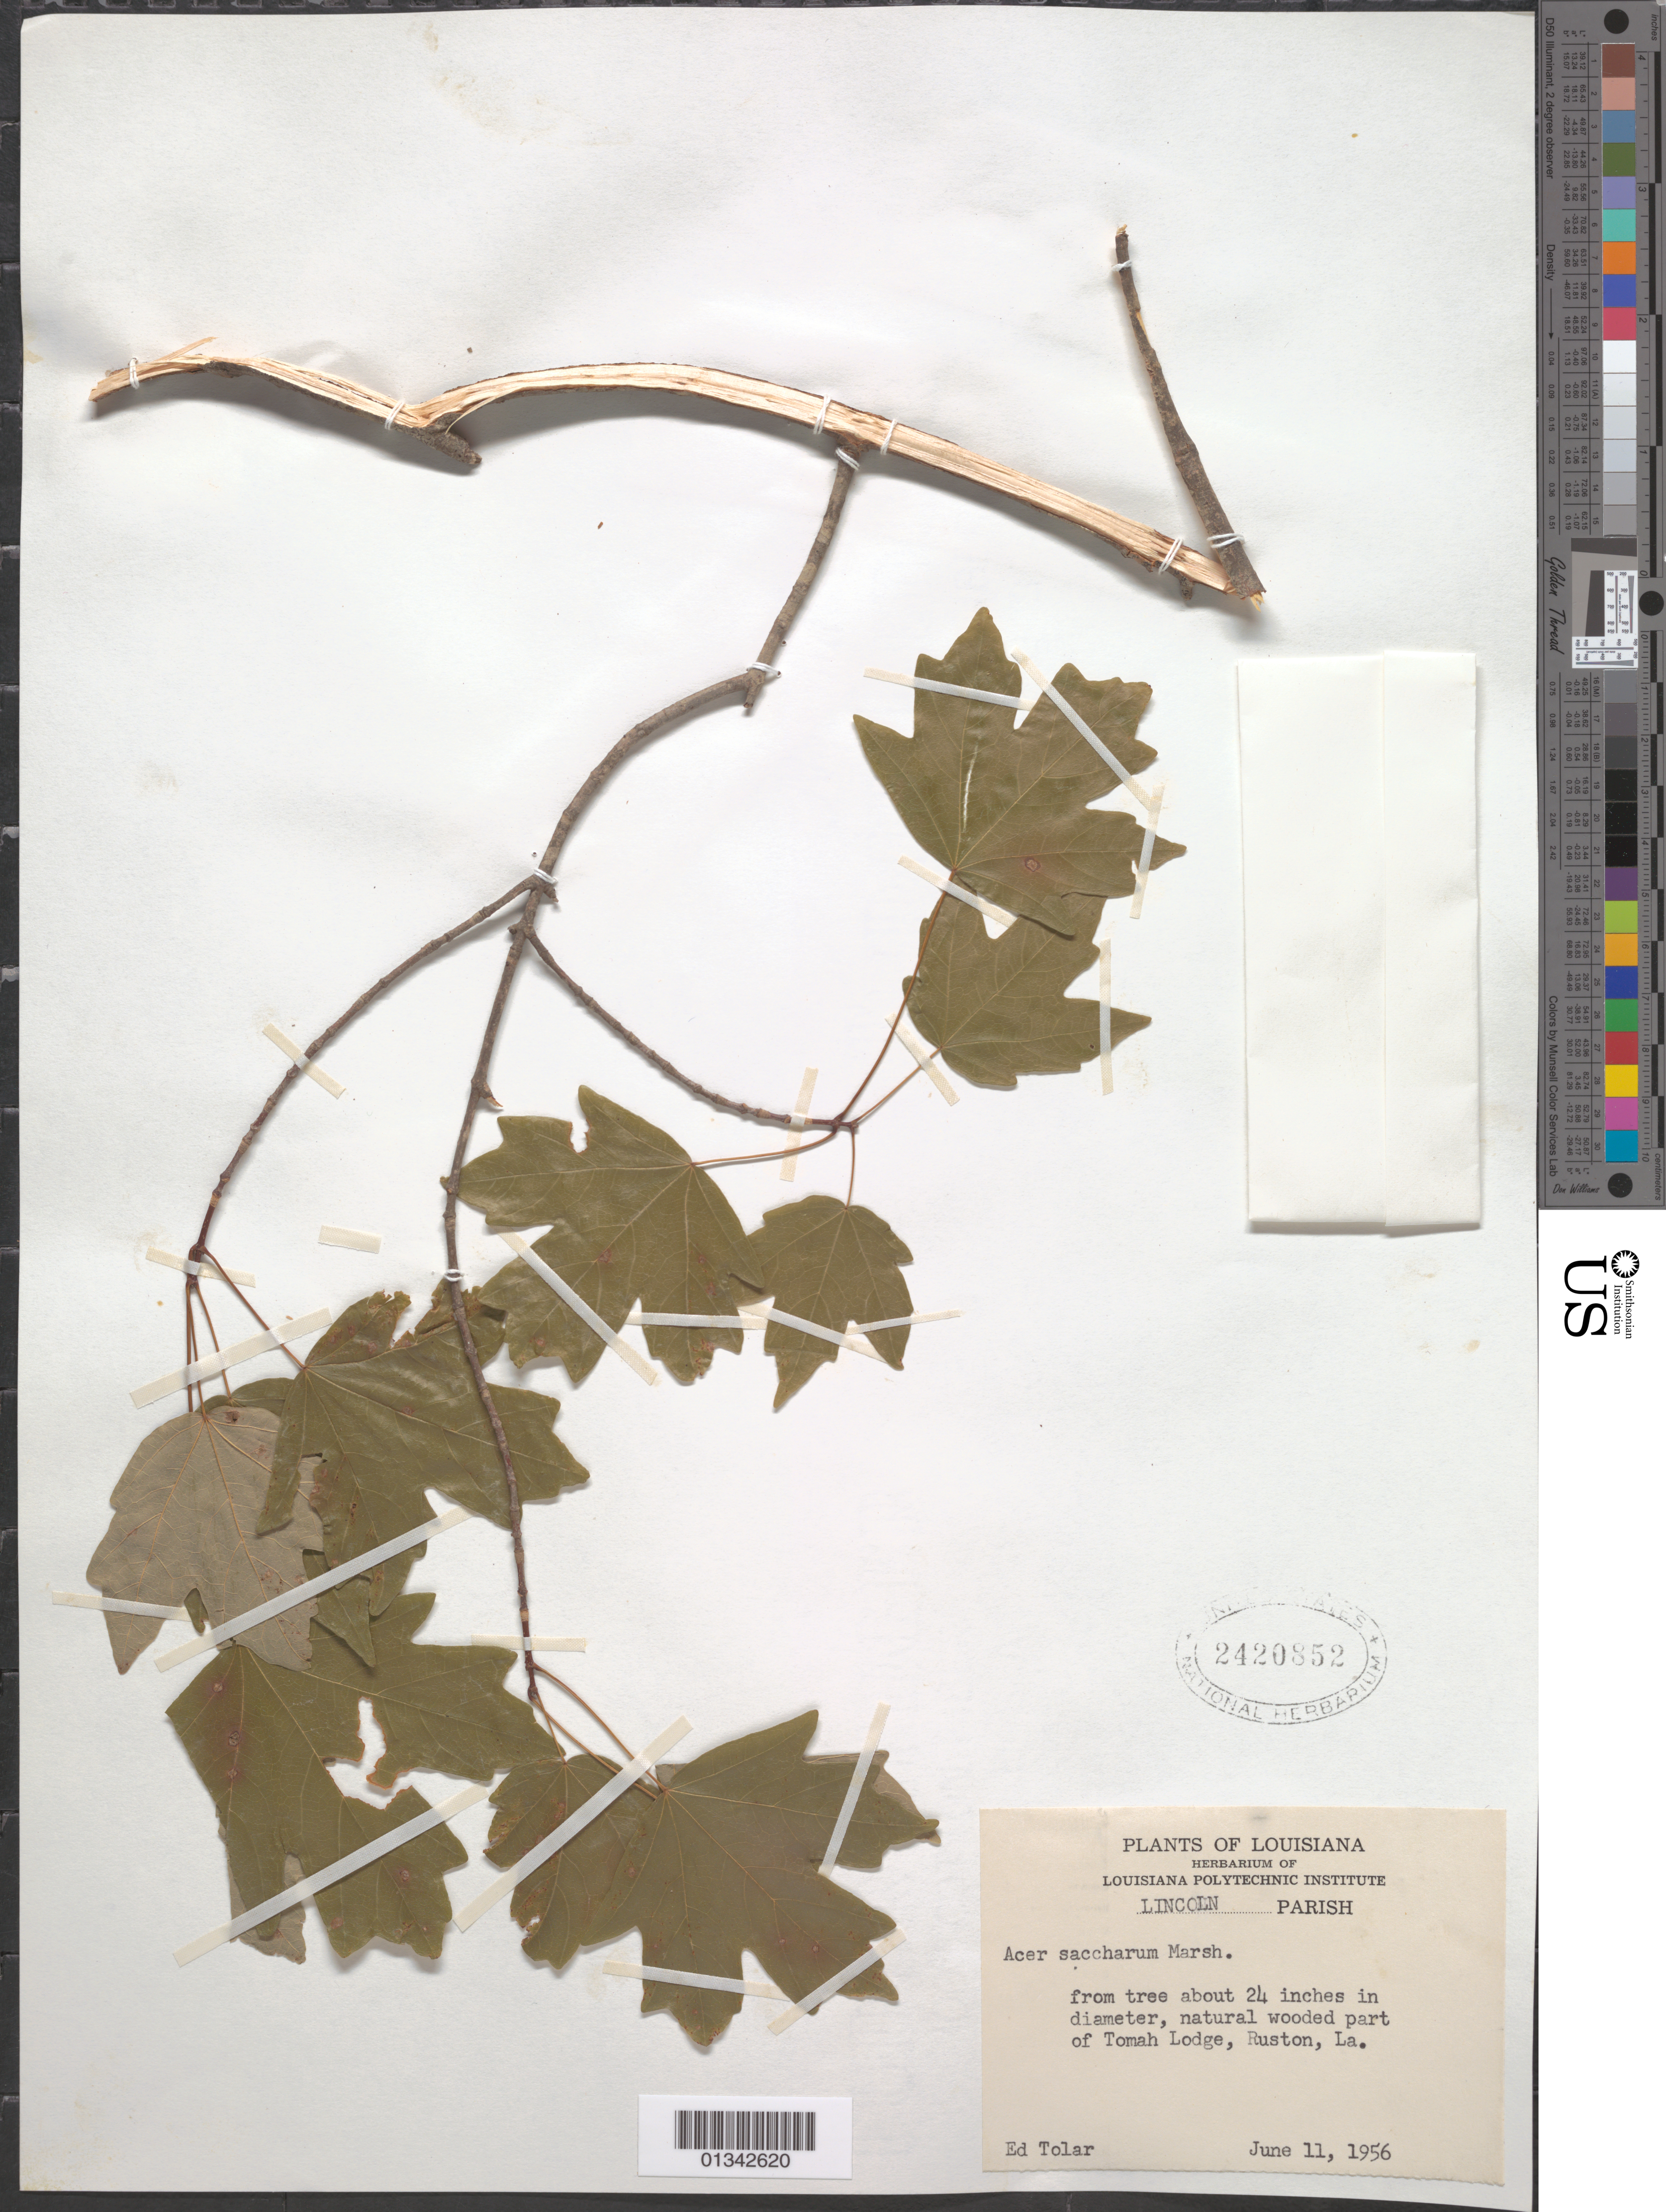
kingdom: Plantae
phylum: Tracheophyta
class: Magnoliopsida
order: Sapindales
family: Sapindaceae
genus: Acer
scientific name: Acer saccharum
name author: Marshall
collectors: E. Tolar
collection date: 1956-06-11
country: United States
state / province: Louisiana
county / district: Lincoln Parish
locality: Lincoln Parish, Tomah Lodge, Ruston, La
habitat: Natural wooded part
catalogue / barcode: US 2420852